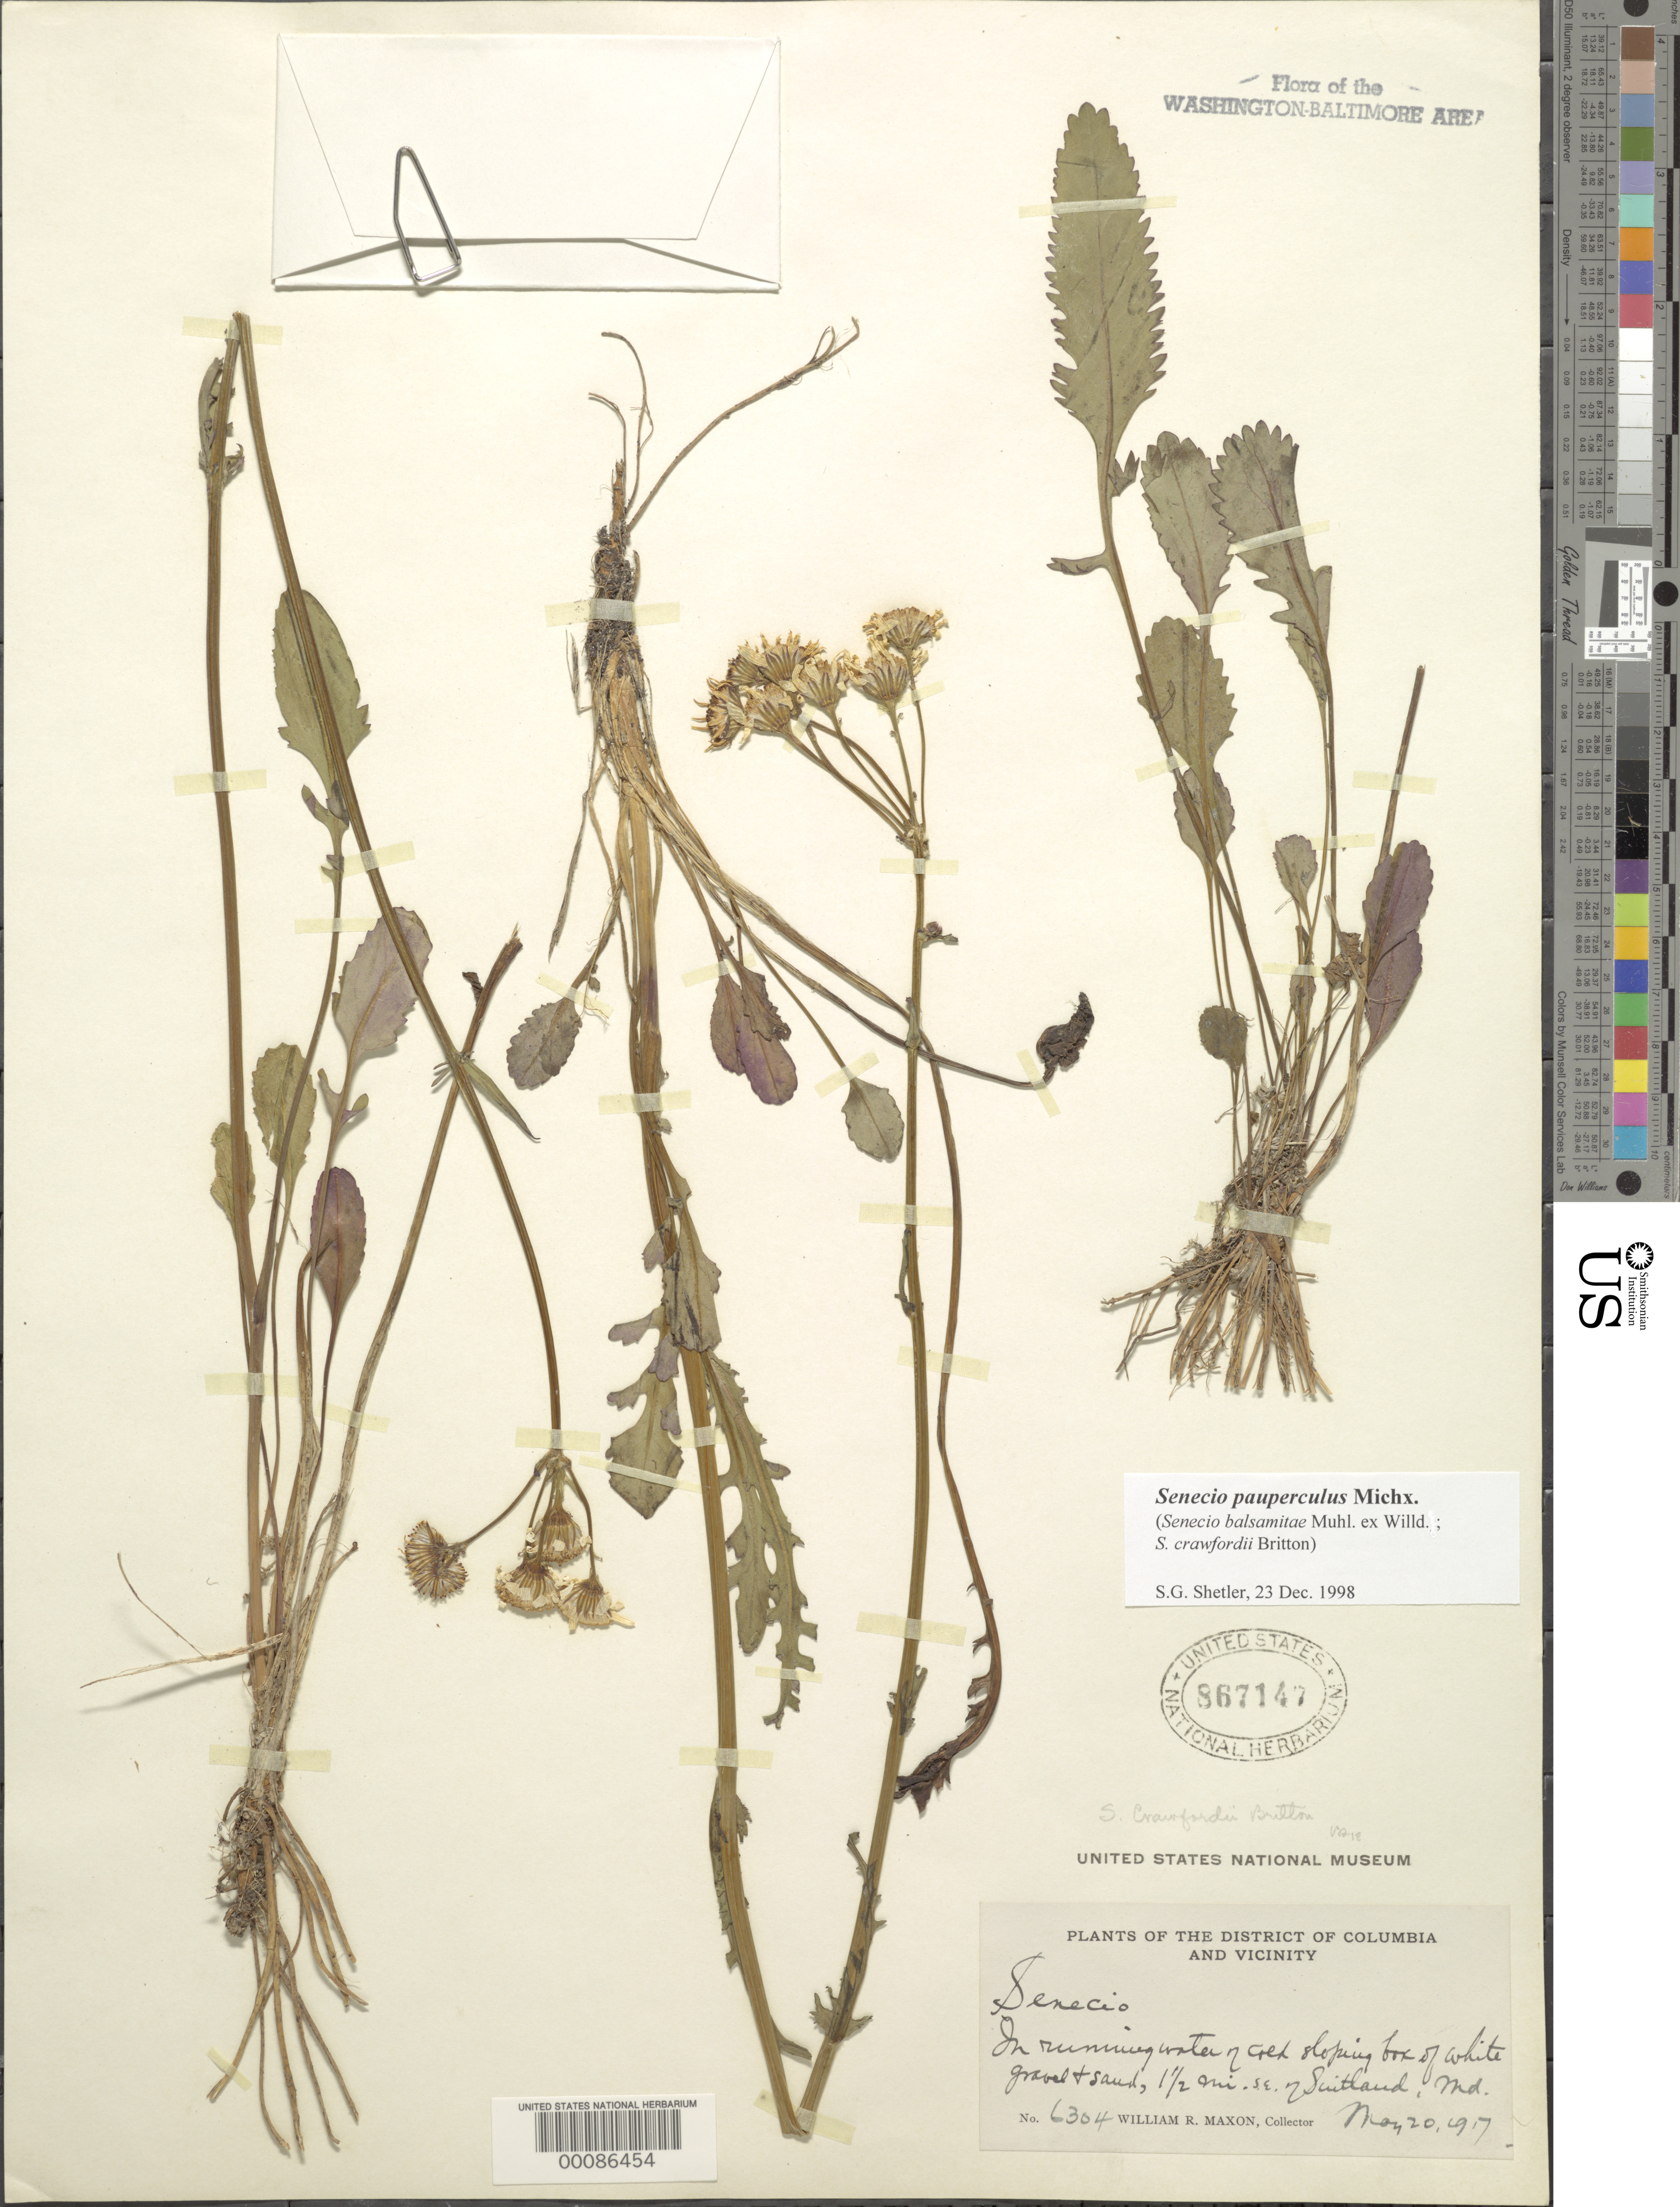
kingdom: Plantae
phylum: Tracheophyta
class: Magnoliopsida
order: Asterales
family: Asteraceae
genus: Packera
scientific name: Packera paupercula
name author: (Michx.) Á. Löve & D. Löve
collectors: W. R. Maxon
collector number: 6304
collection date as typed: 20 May 1917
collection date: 1917-05-20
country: United States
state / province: Maryland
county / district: Prince George's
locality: SE of Suitland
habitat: Bog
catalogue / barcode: US 867147